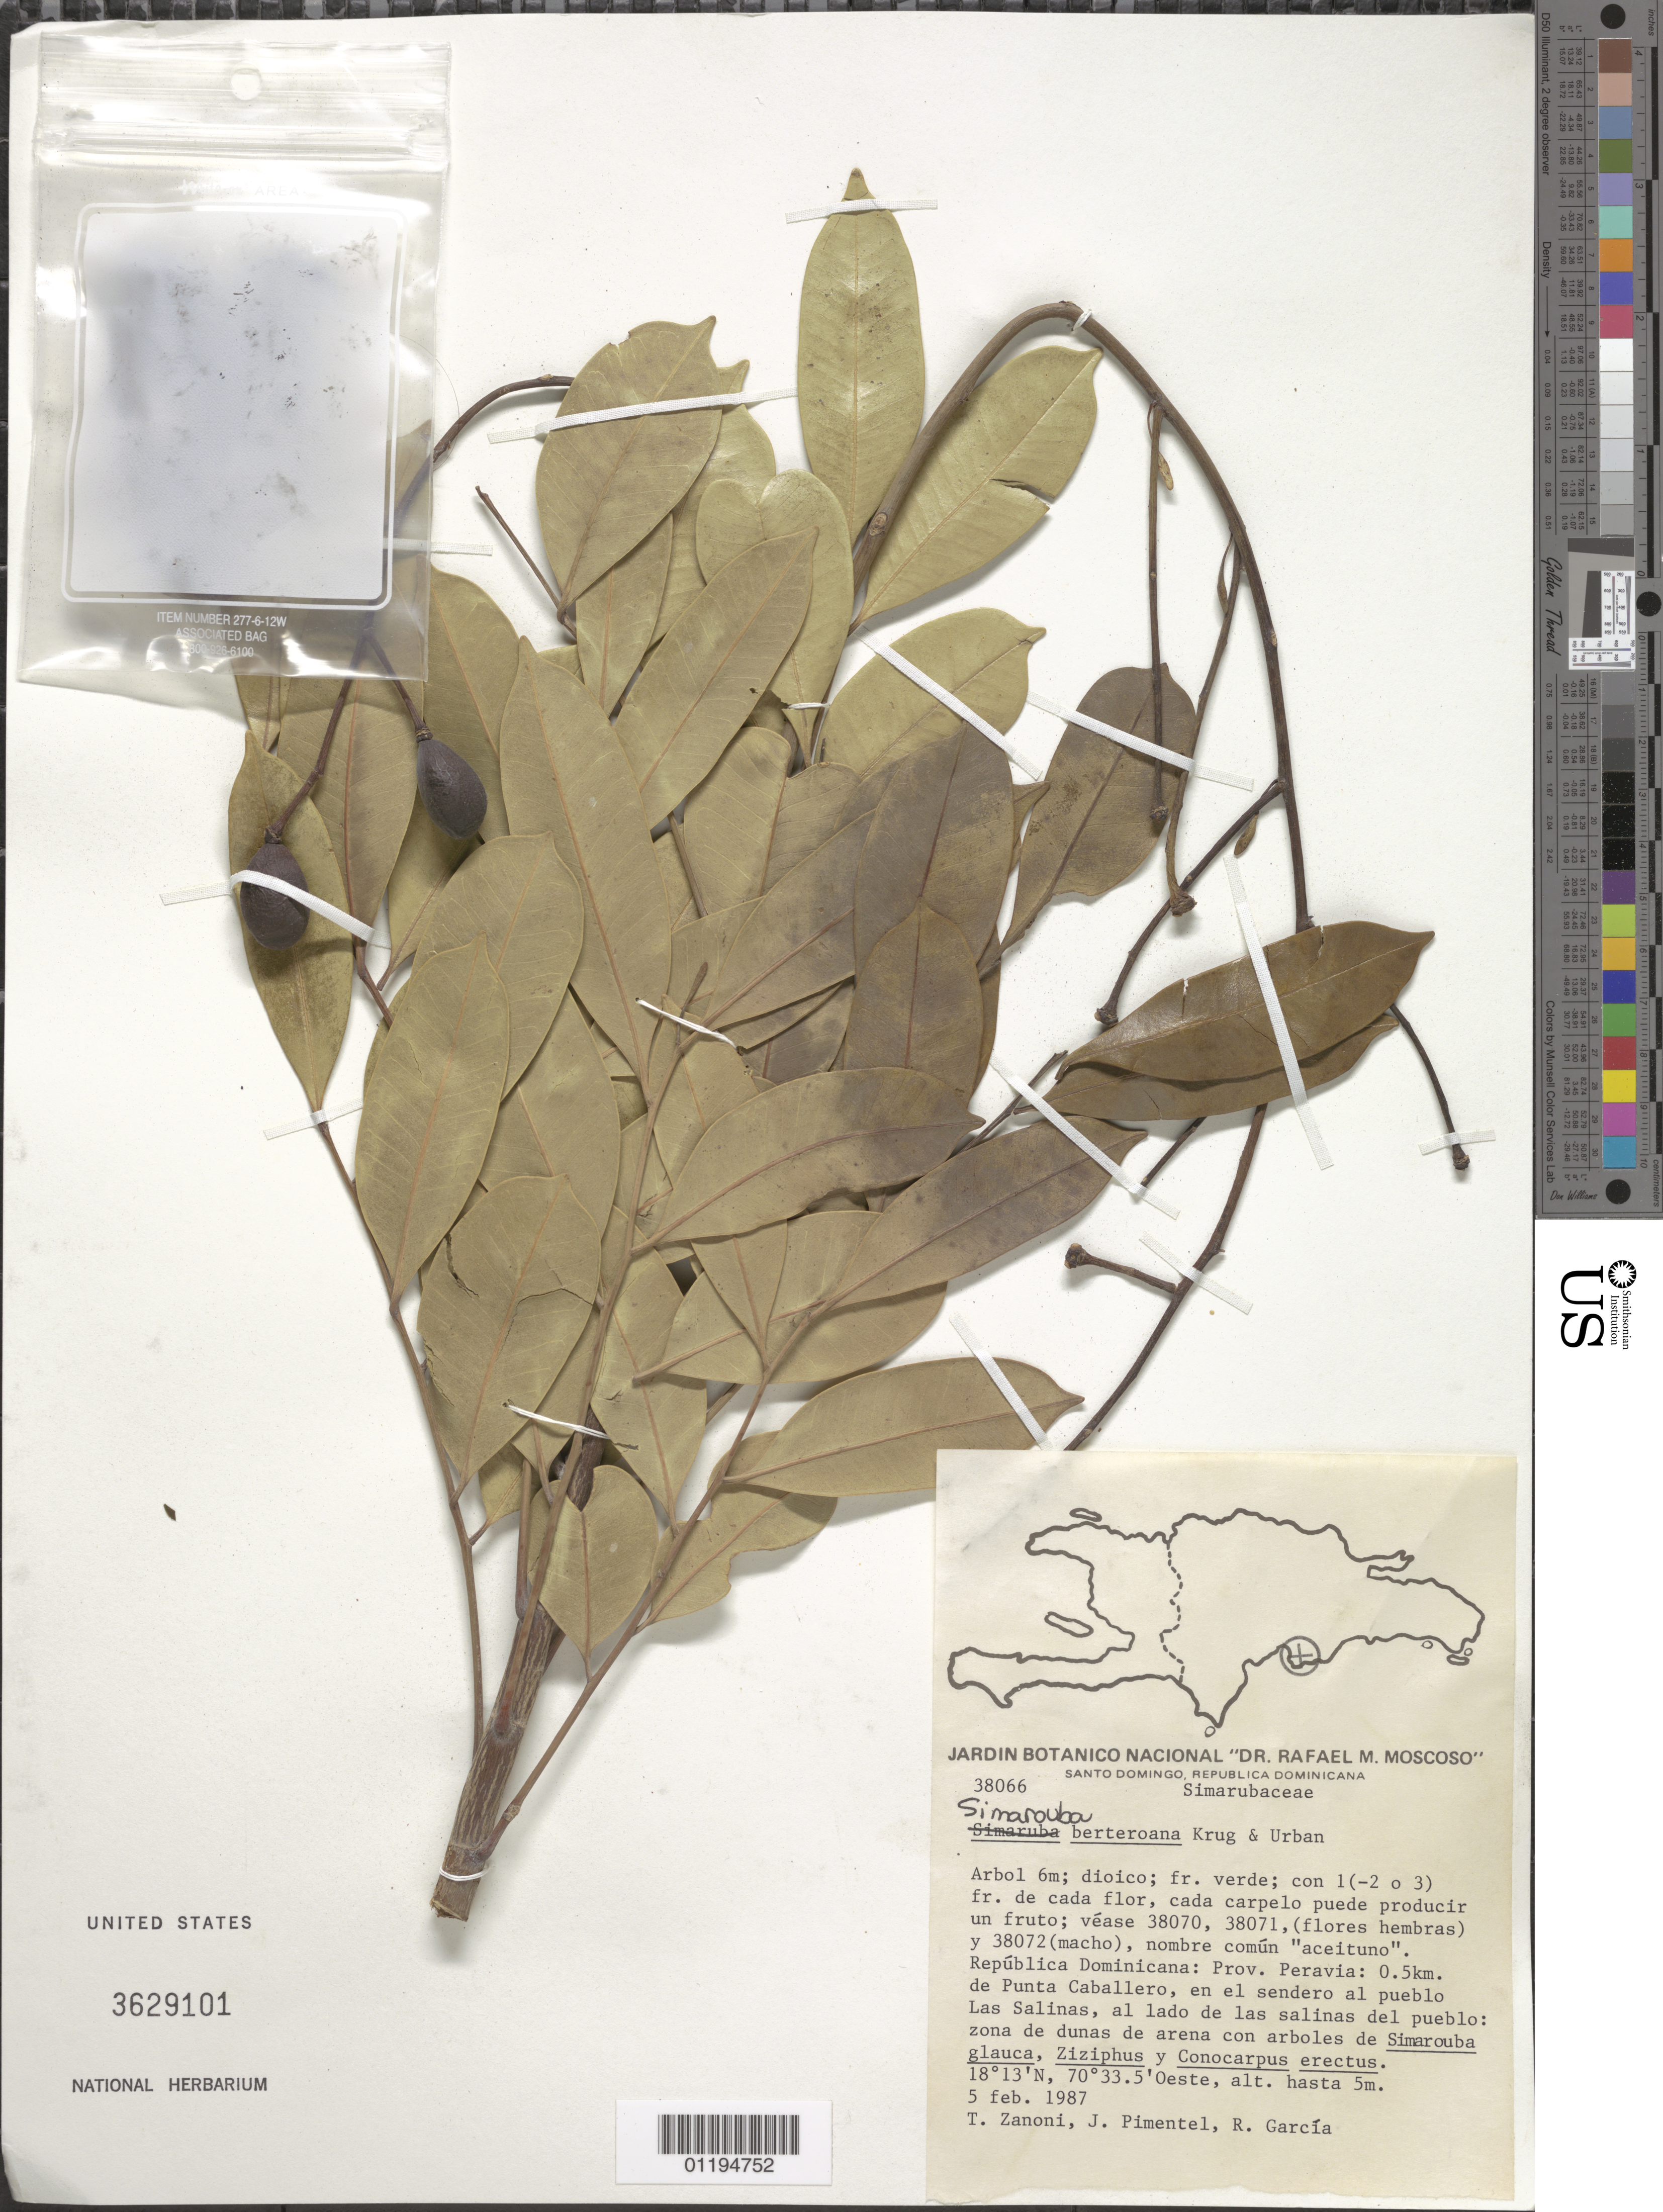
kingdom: Plantae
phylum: Tracheophyta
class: Magnoliopsida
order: Sapindales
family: Simaroubaceae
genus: Simarouba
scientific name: Simarouba berteroana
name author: Krug & Urb.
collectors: T. A. Zanoni, J. Pimental & R. Garcia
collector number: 38066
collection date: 1987-02-05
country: Dominican Republic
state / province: Peravia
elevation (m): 5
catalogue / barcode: US 3629101